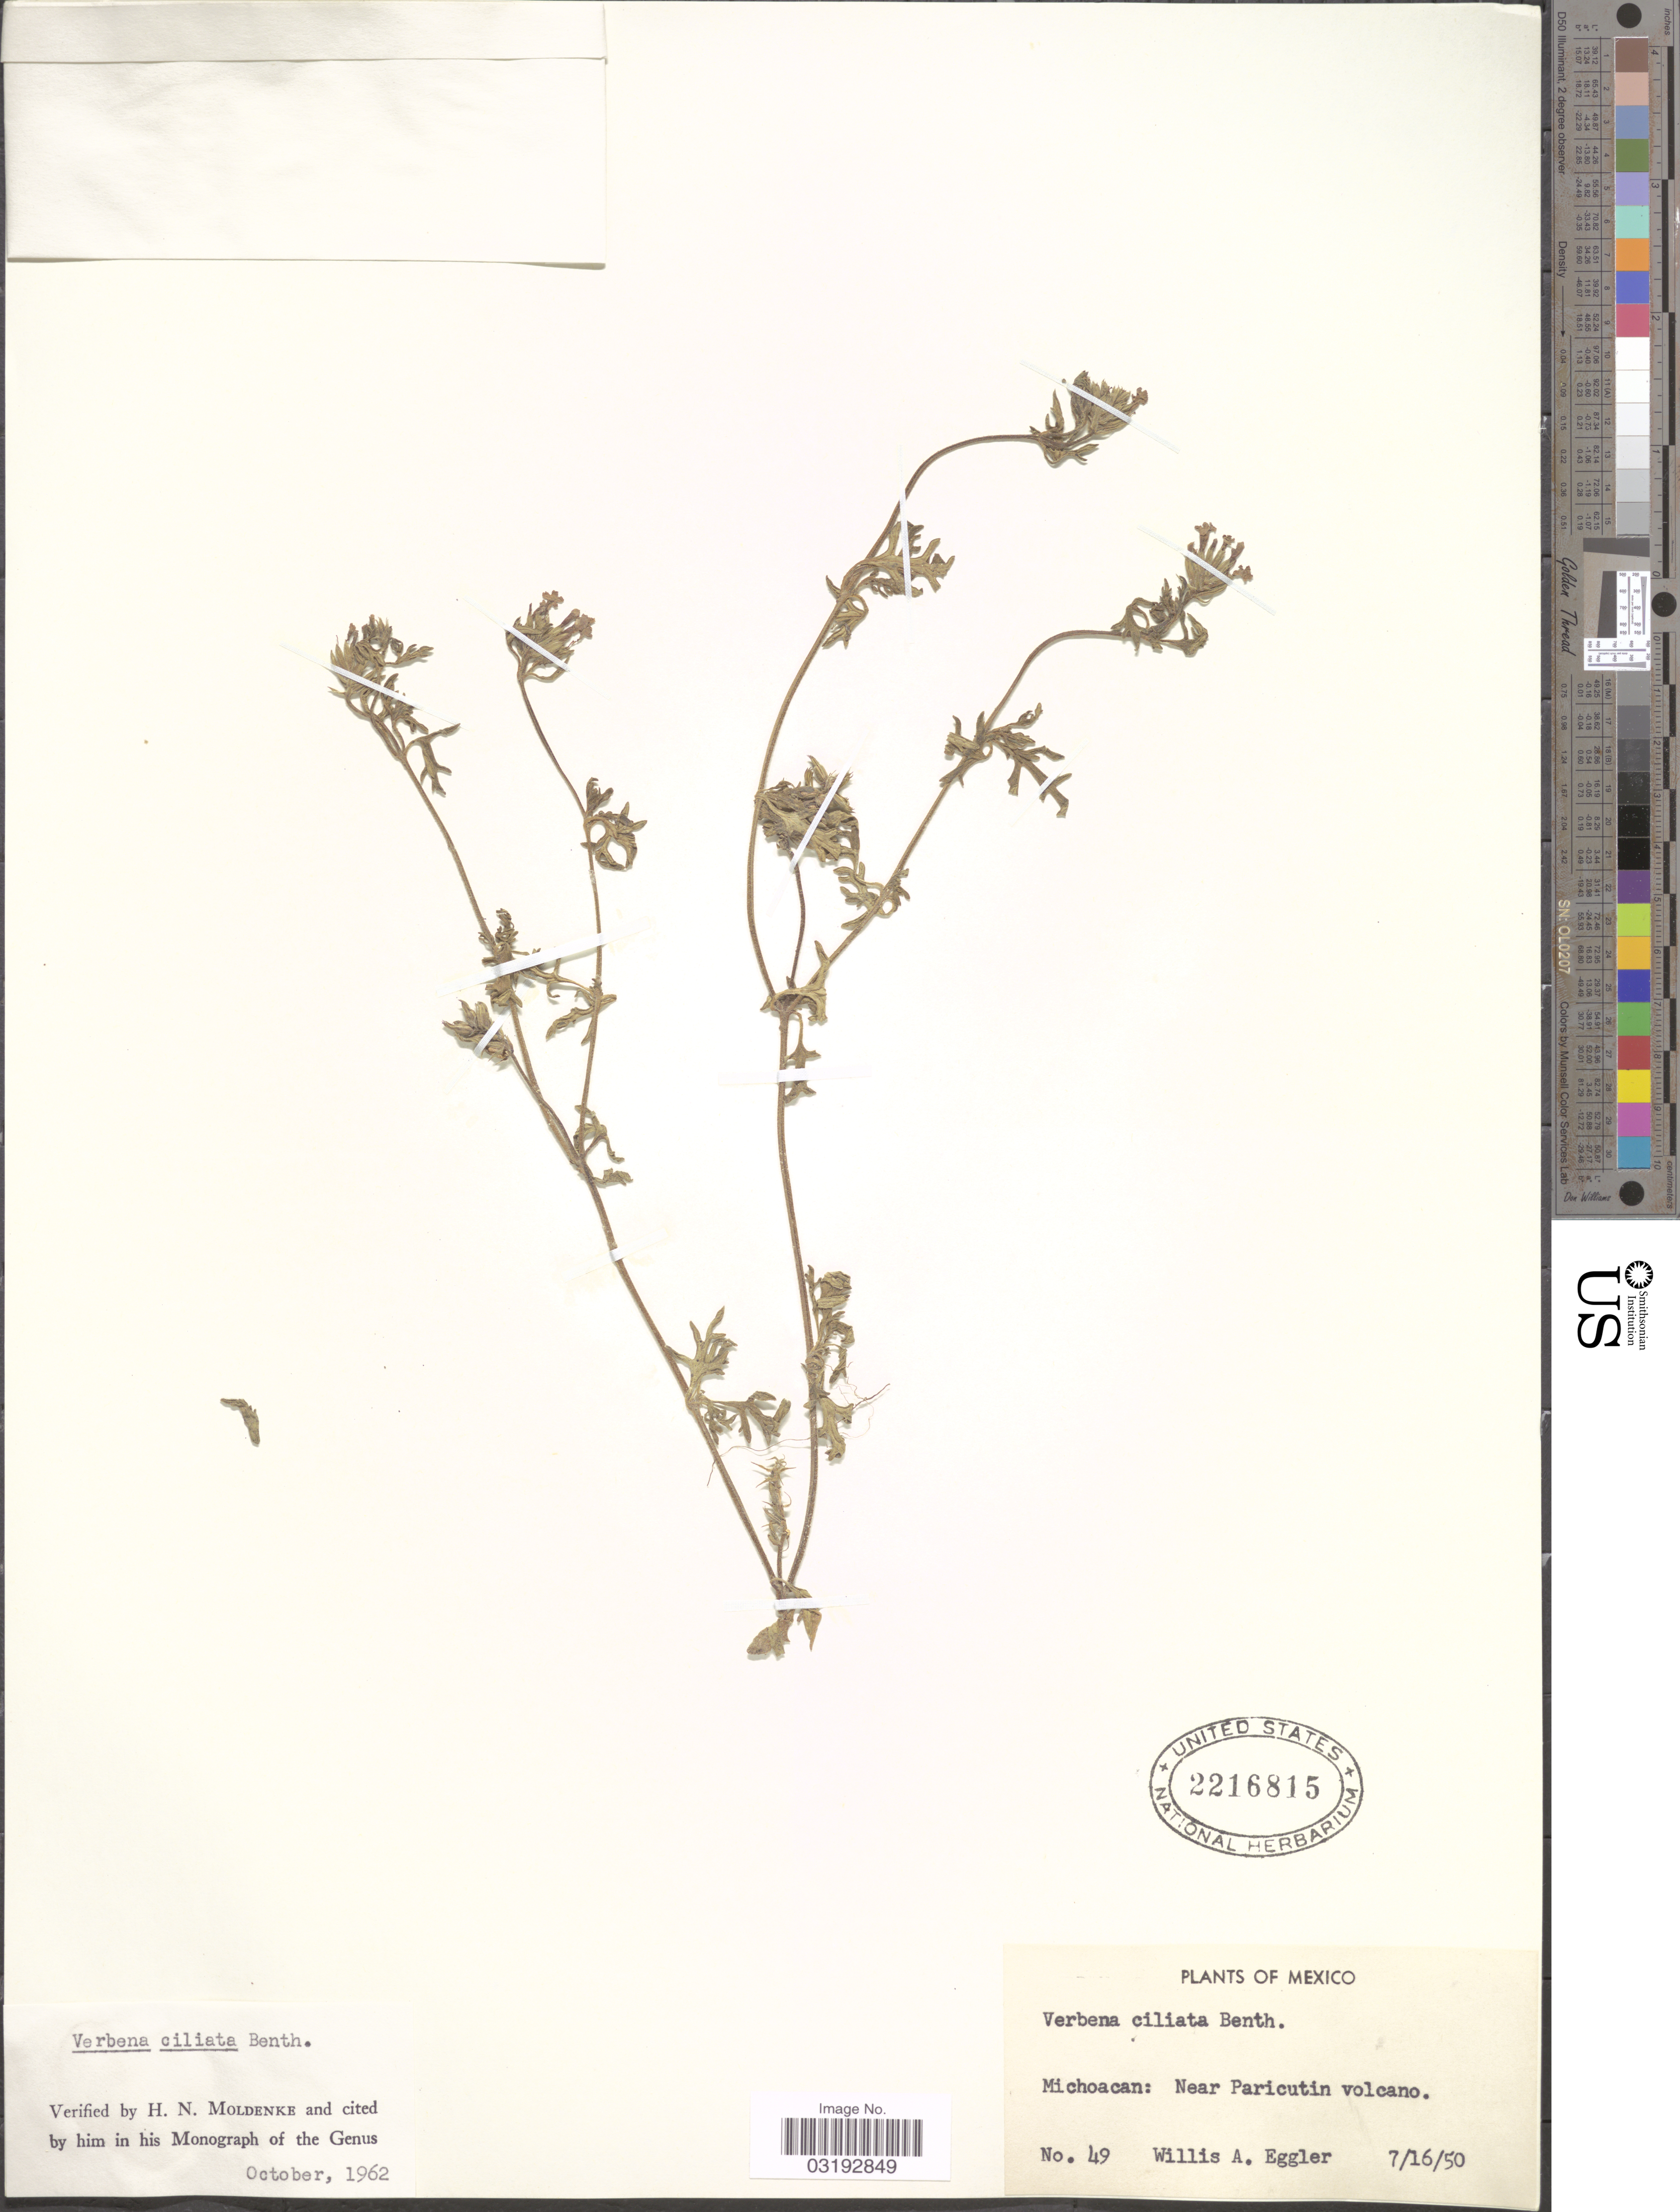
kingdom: Plantae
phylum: Tracheophyta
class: Magnoliopsida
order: Lamiales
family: Verbenaceae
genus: Verbena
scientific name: Verbena ciliata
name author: Benth.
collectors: W. A. Eggler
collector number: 49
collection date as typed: Transcribed d/m/y: 16/7/50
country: Mexico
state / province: Michoacán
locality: Near Paricutin volcano.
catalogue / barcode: US 2216815